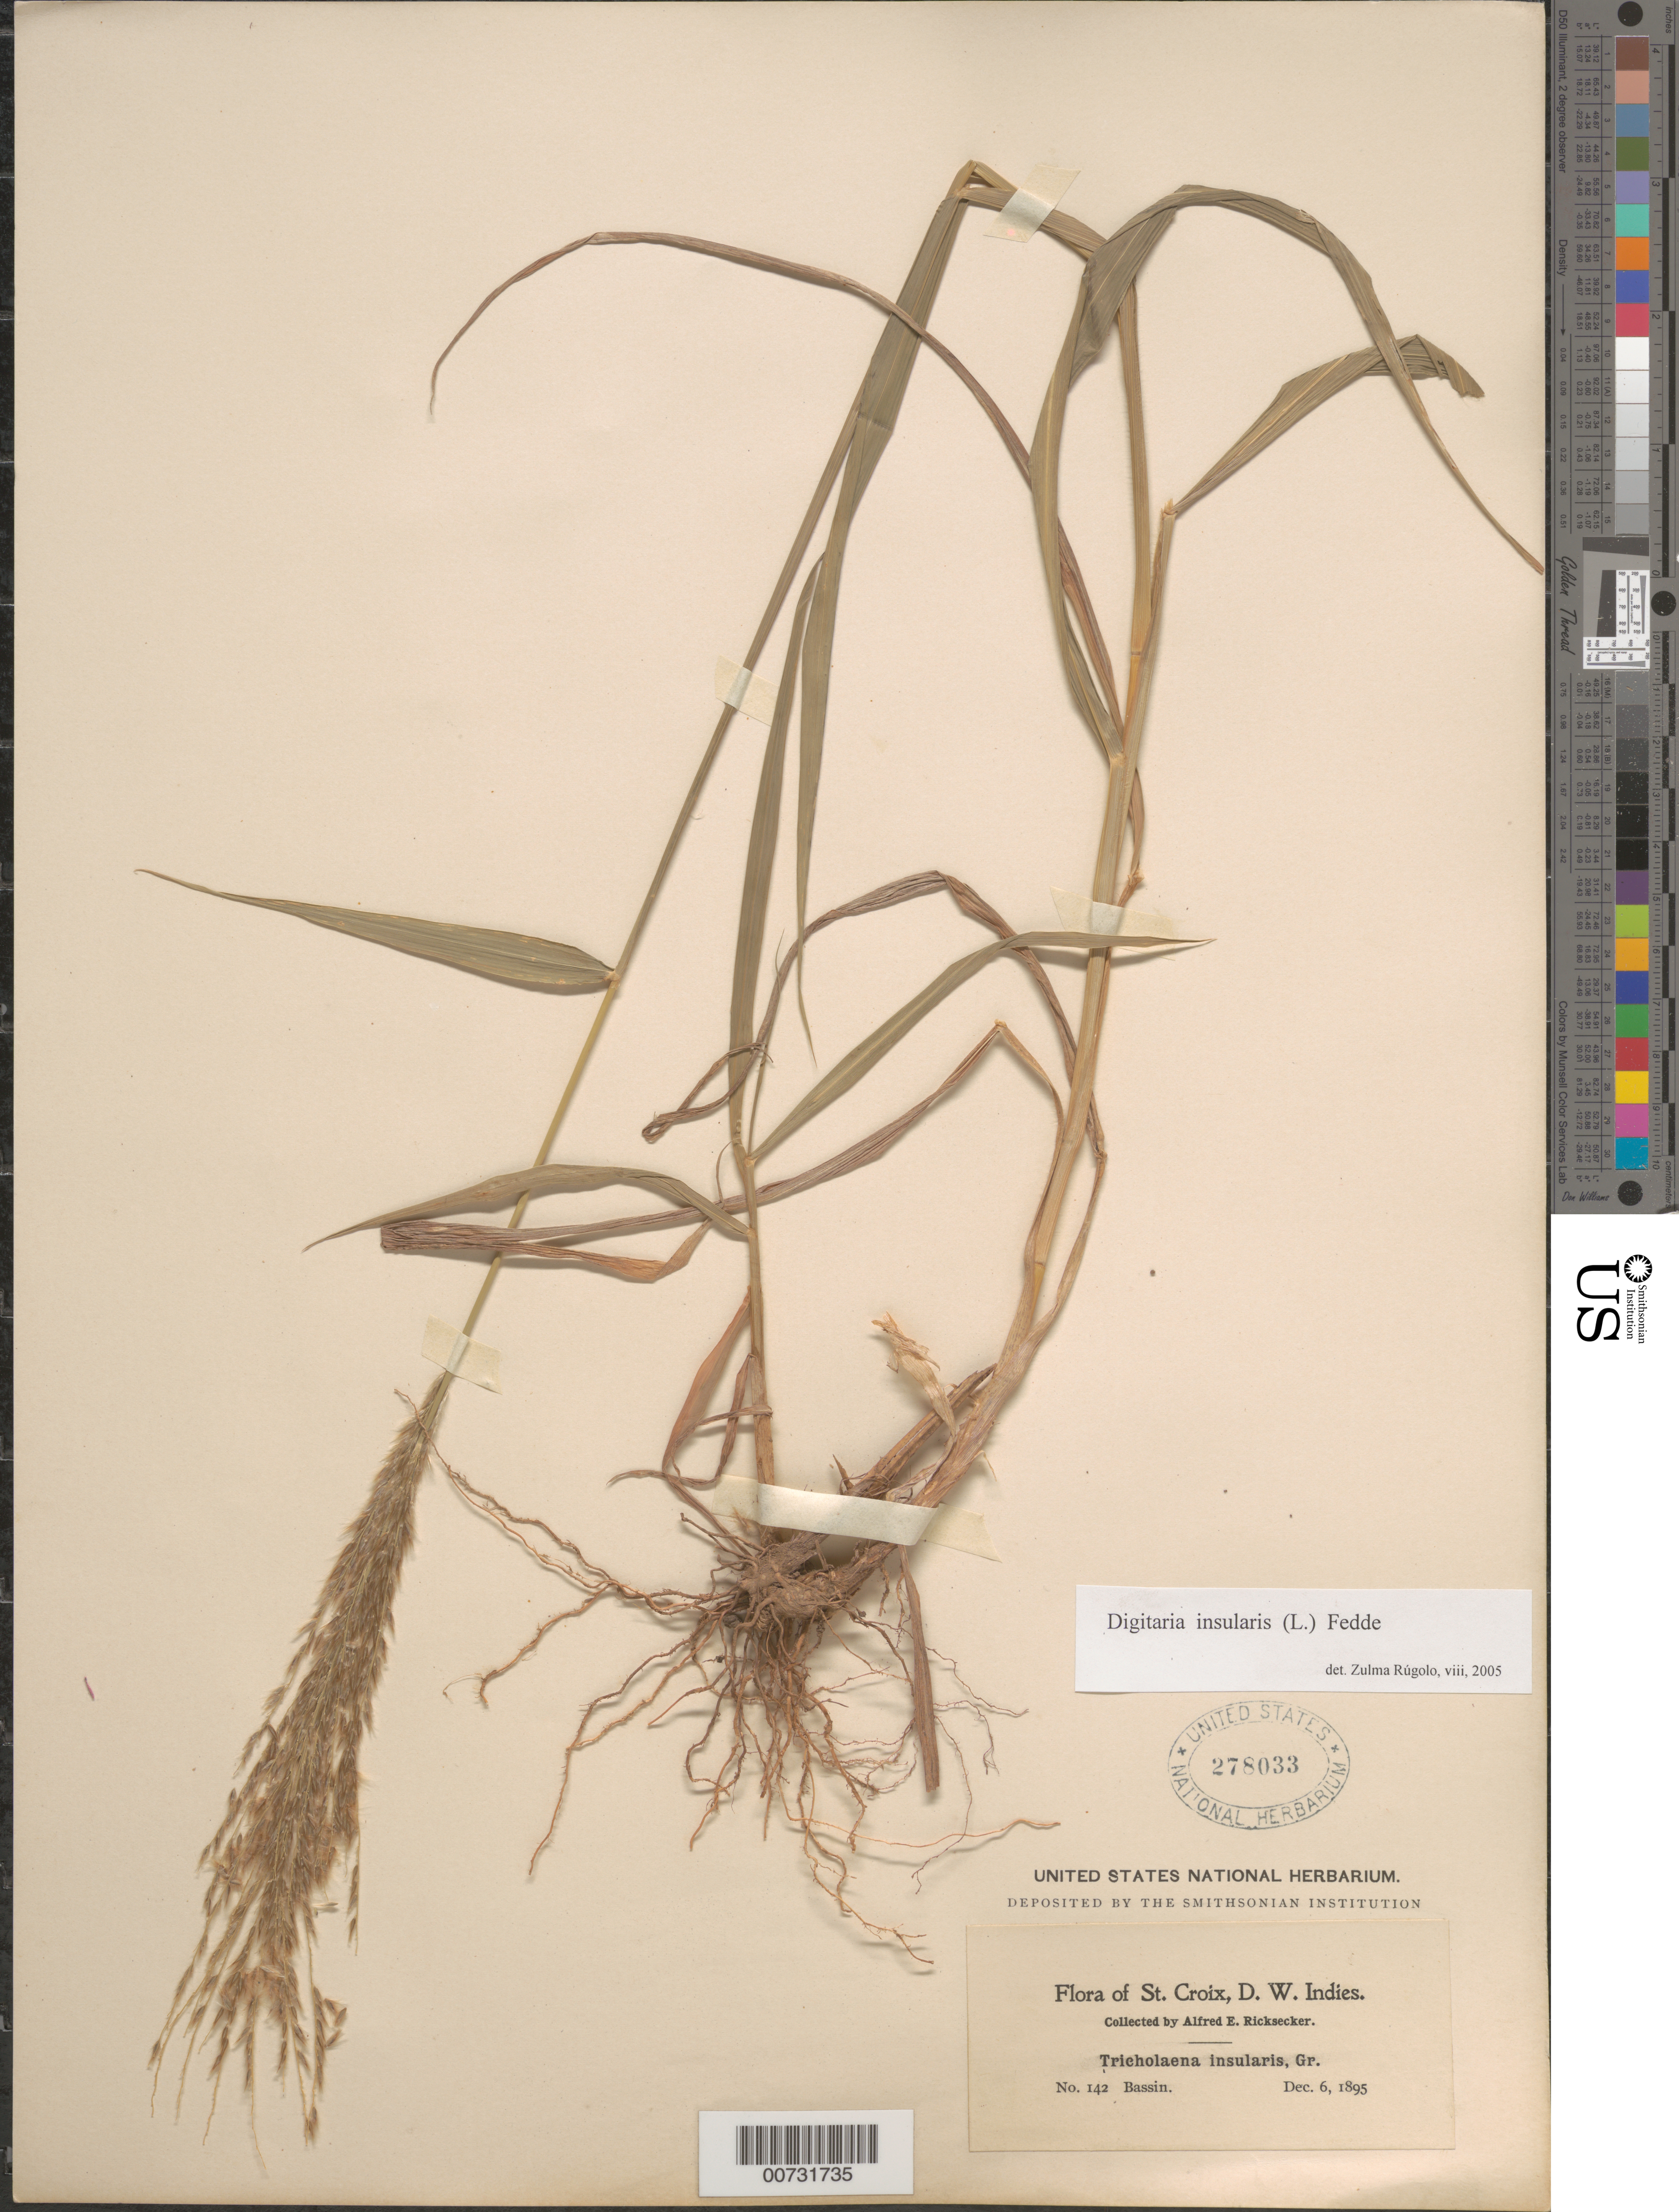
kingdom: Plantae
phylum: Tracheophyta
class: Liliopsida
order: Poales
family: Poaceae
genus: Digitaria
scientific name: Digitaria insularis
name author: (L.) Mez ex Ekman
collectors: A. E. Ricksecker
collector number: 142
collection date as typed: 06 Dec 1895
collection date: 1895-12-06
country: U.S. Virgin Islands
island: St. Croix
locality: Bassin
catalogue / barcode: US 278033